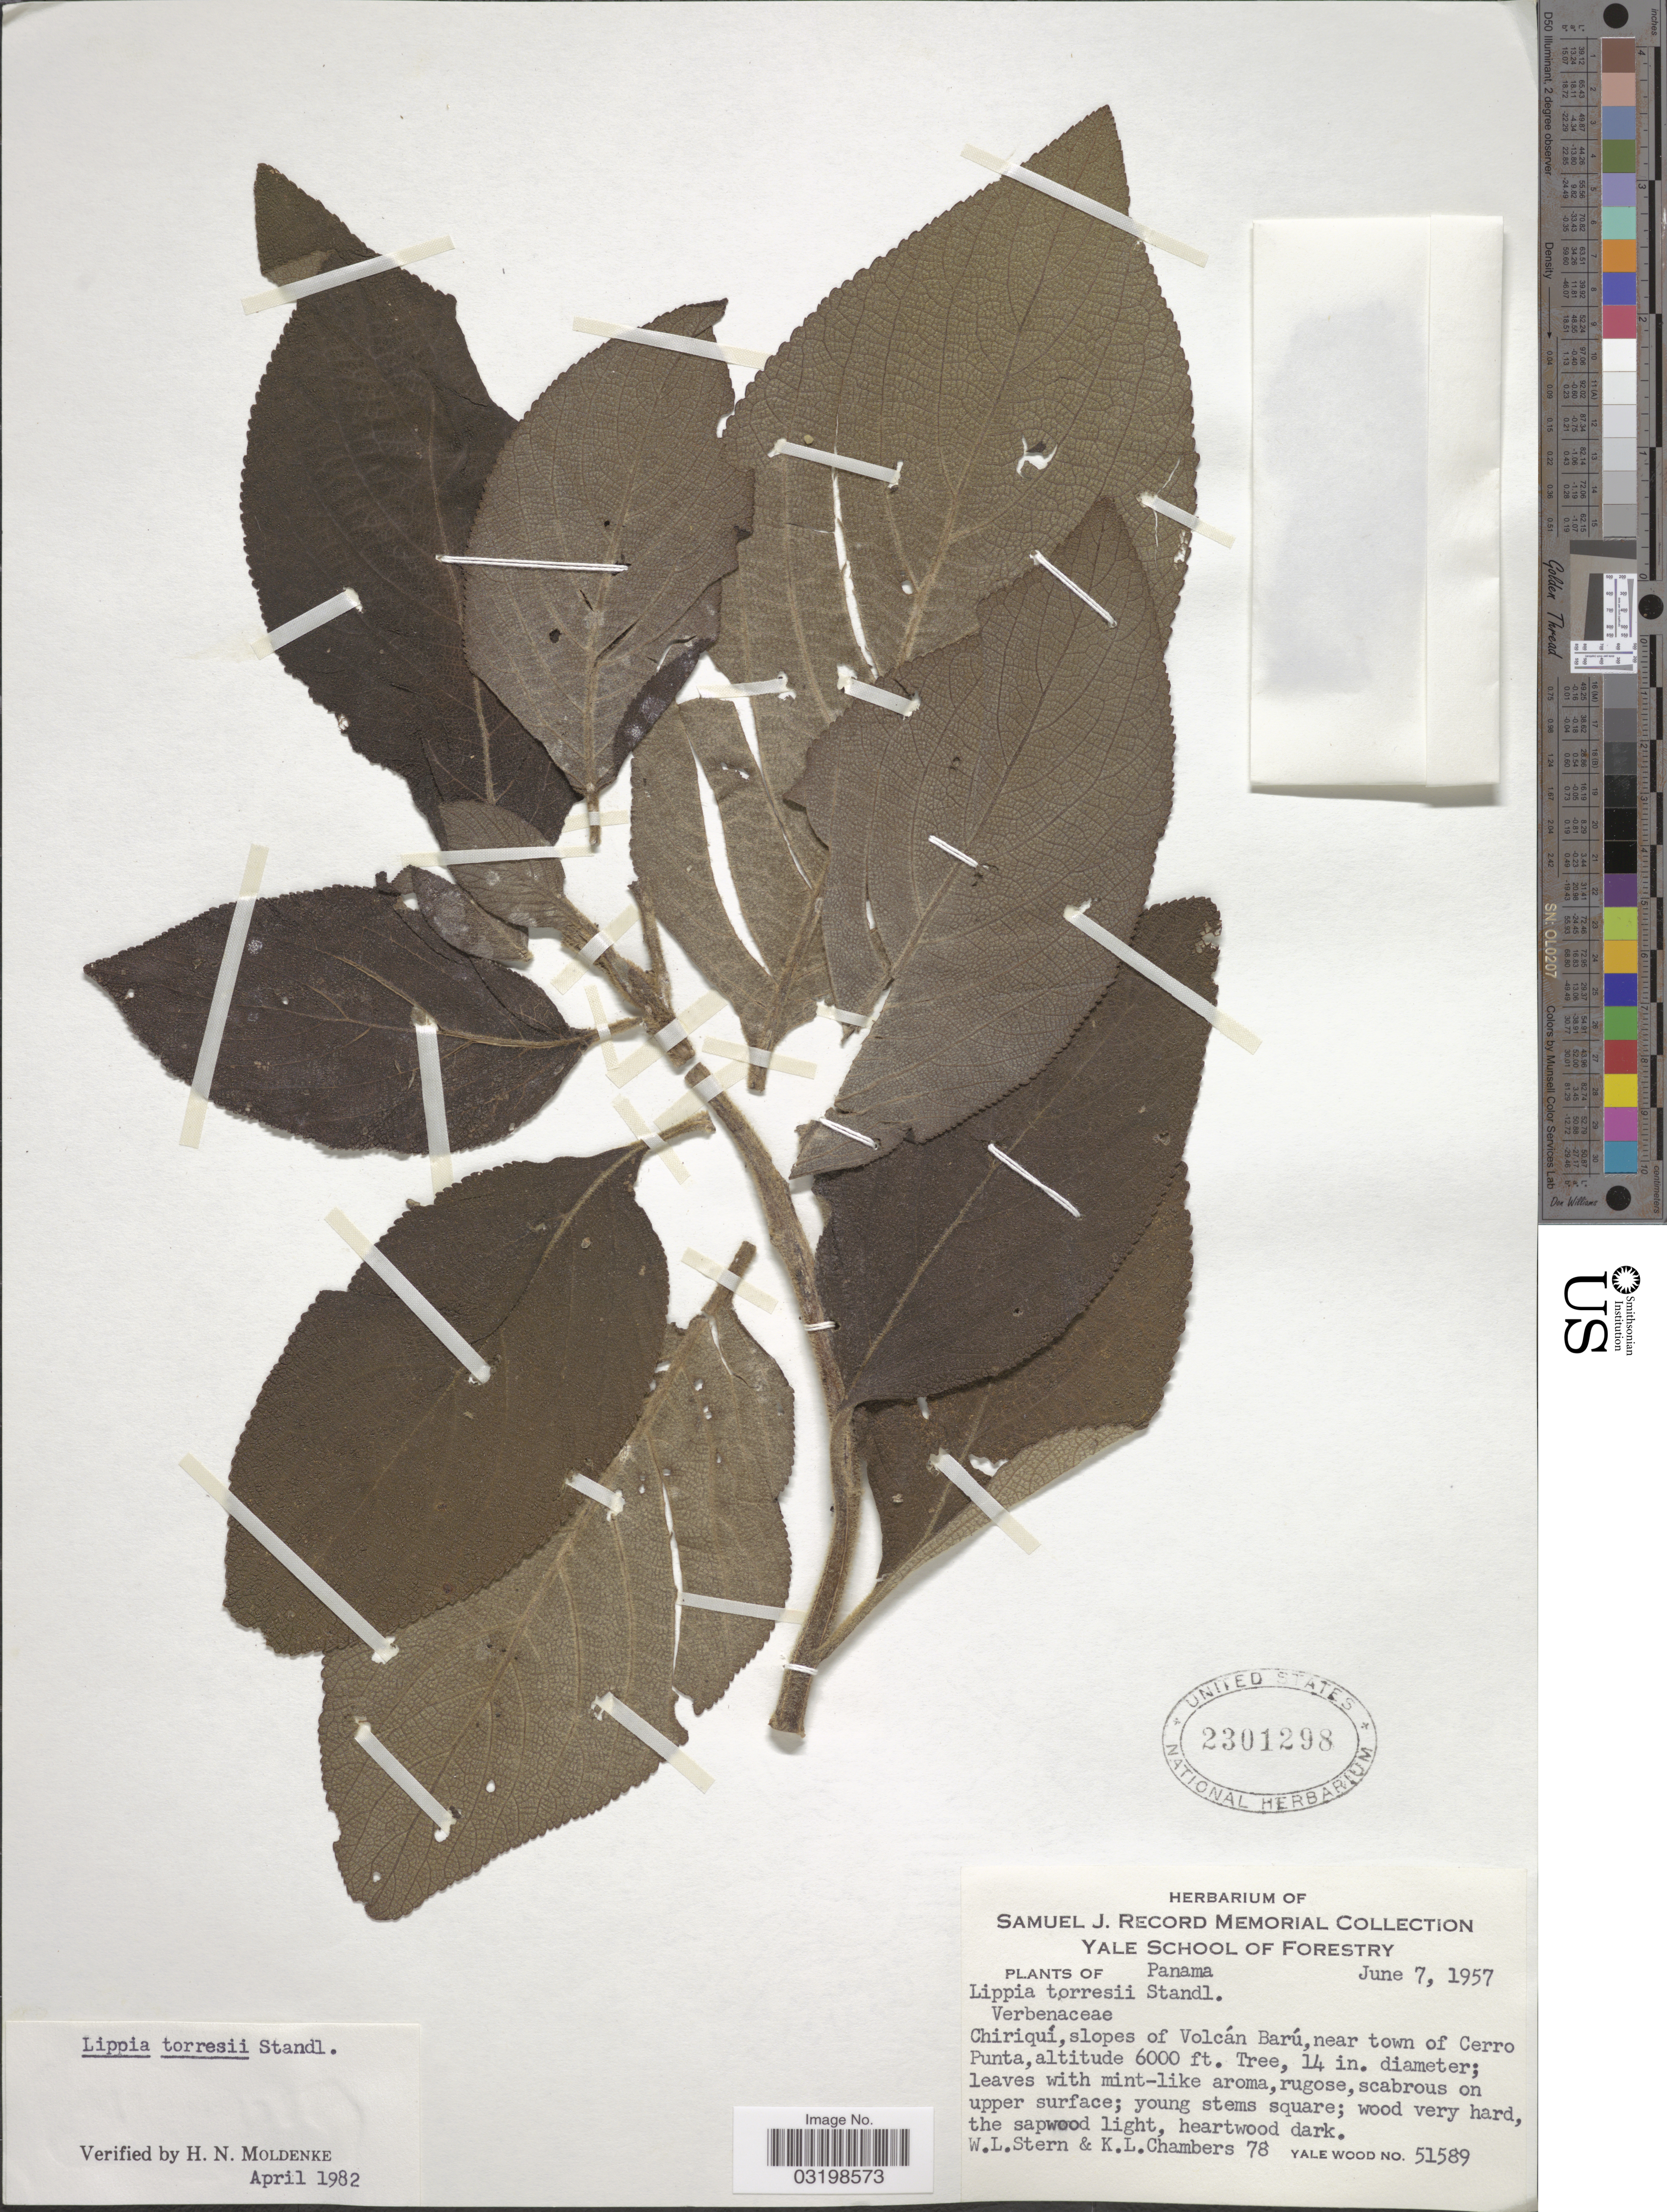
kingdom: Plantae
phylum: Tracheophyta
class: Magnoliopsida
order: Lamiales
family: Verbenaceae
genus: Lippia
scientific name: Lippia umbellata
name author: Cav.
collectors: W. L. Stern & K. Chambers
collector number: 78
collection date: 1957-06-07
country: Panama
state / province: Chiriqui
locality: Slopes of Volcán Barú, near town of Cerro Punta.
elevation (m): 1829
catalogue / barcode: US 2301298